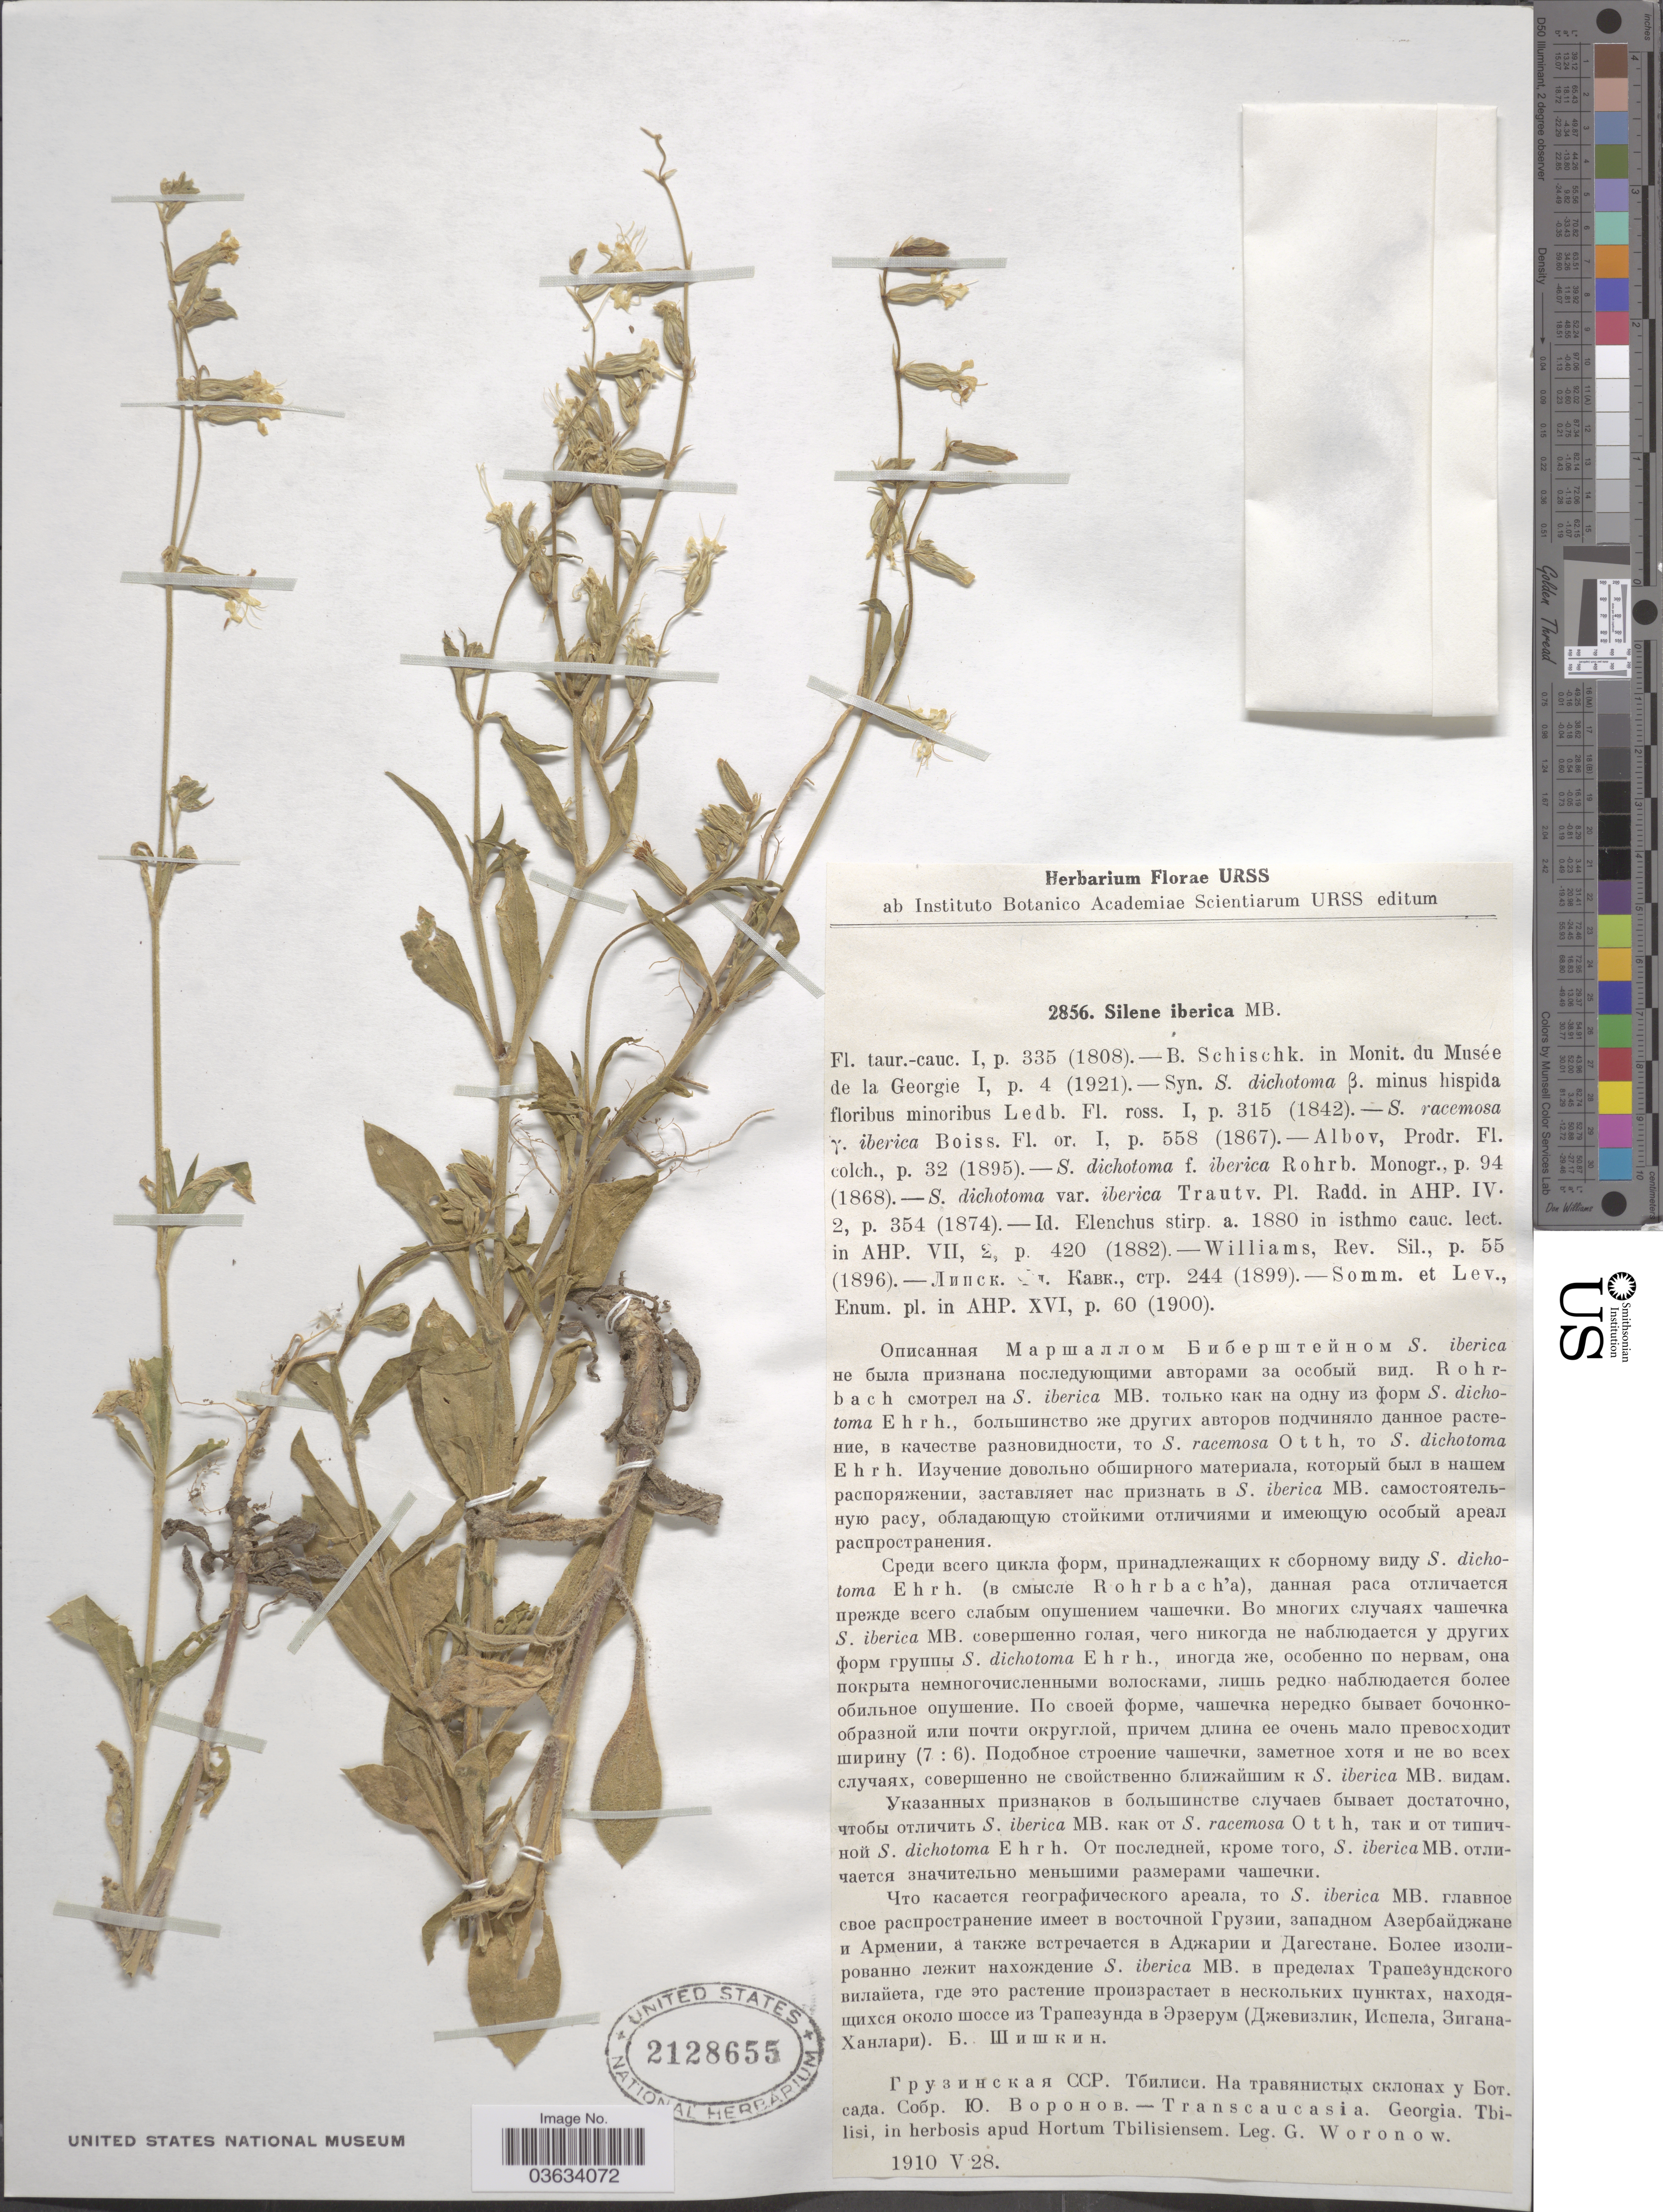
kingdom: Plantae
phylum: Tracheophyta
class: Magnoliopsida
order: Caryophyllales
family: Caryophyllaceae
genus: Silene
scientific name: Silene iberica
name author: M. Bieb.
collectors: G. Woronow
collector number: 2856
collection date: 1910-05-28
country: Georgia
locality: Transcaucasia. Tbilisi, in herbosis apud Hortum Tbilisiensem.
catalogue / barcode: US 2128655